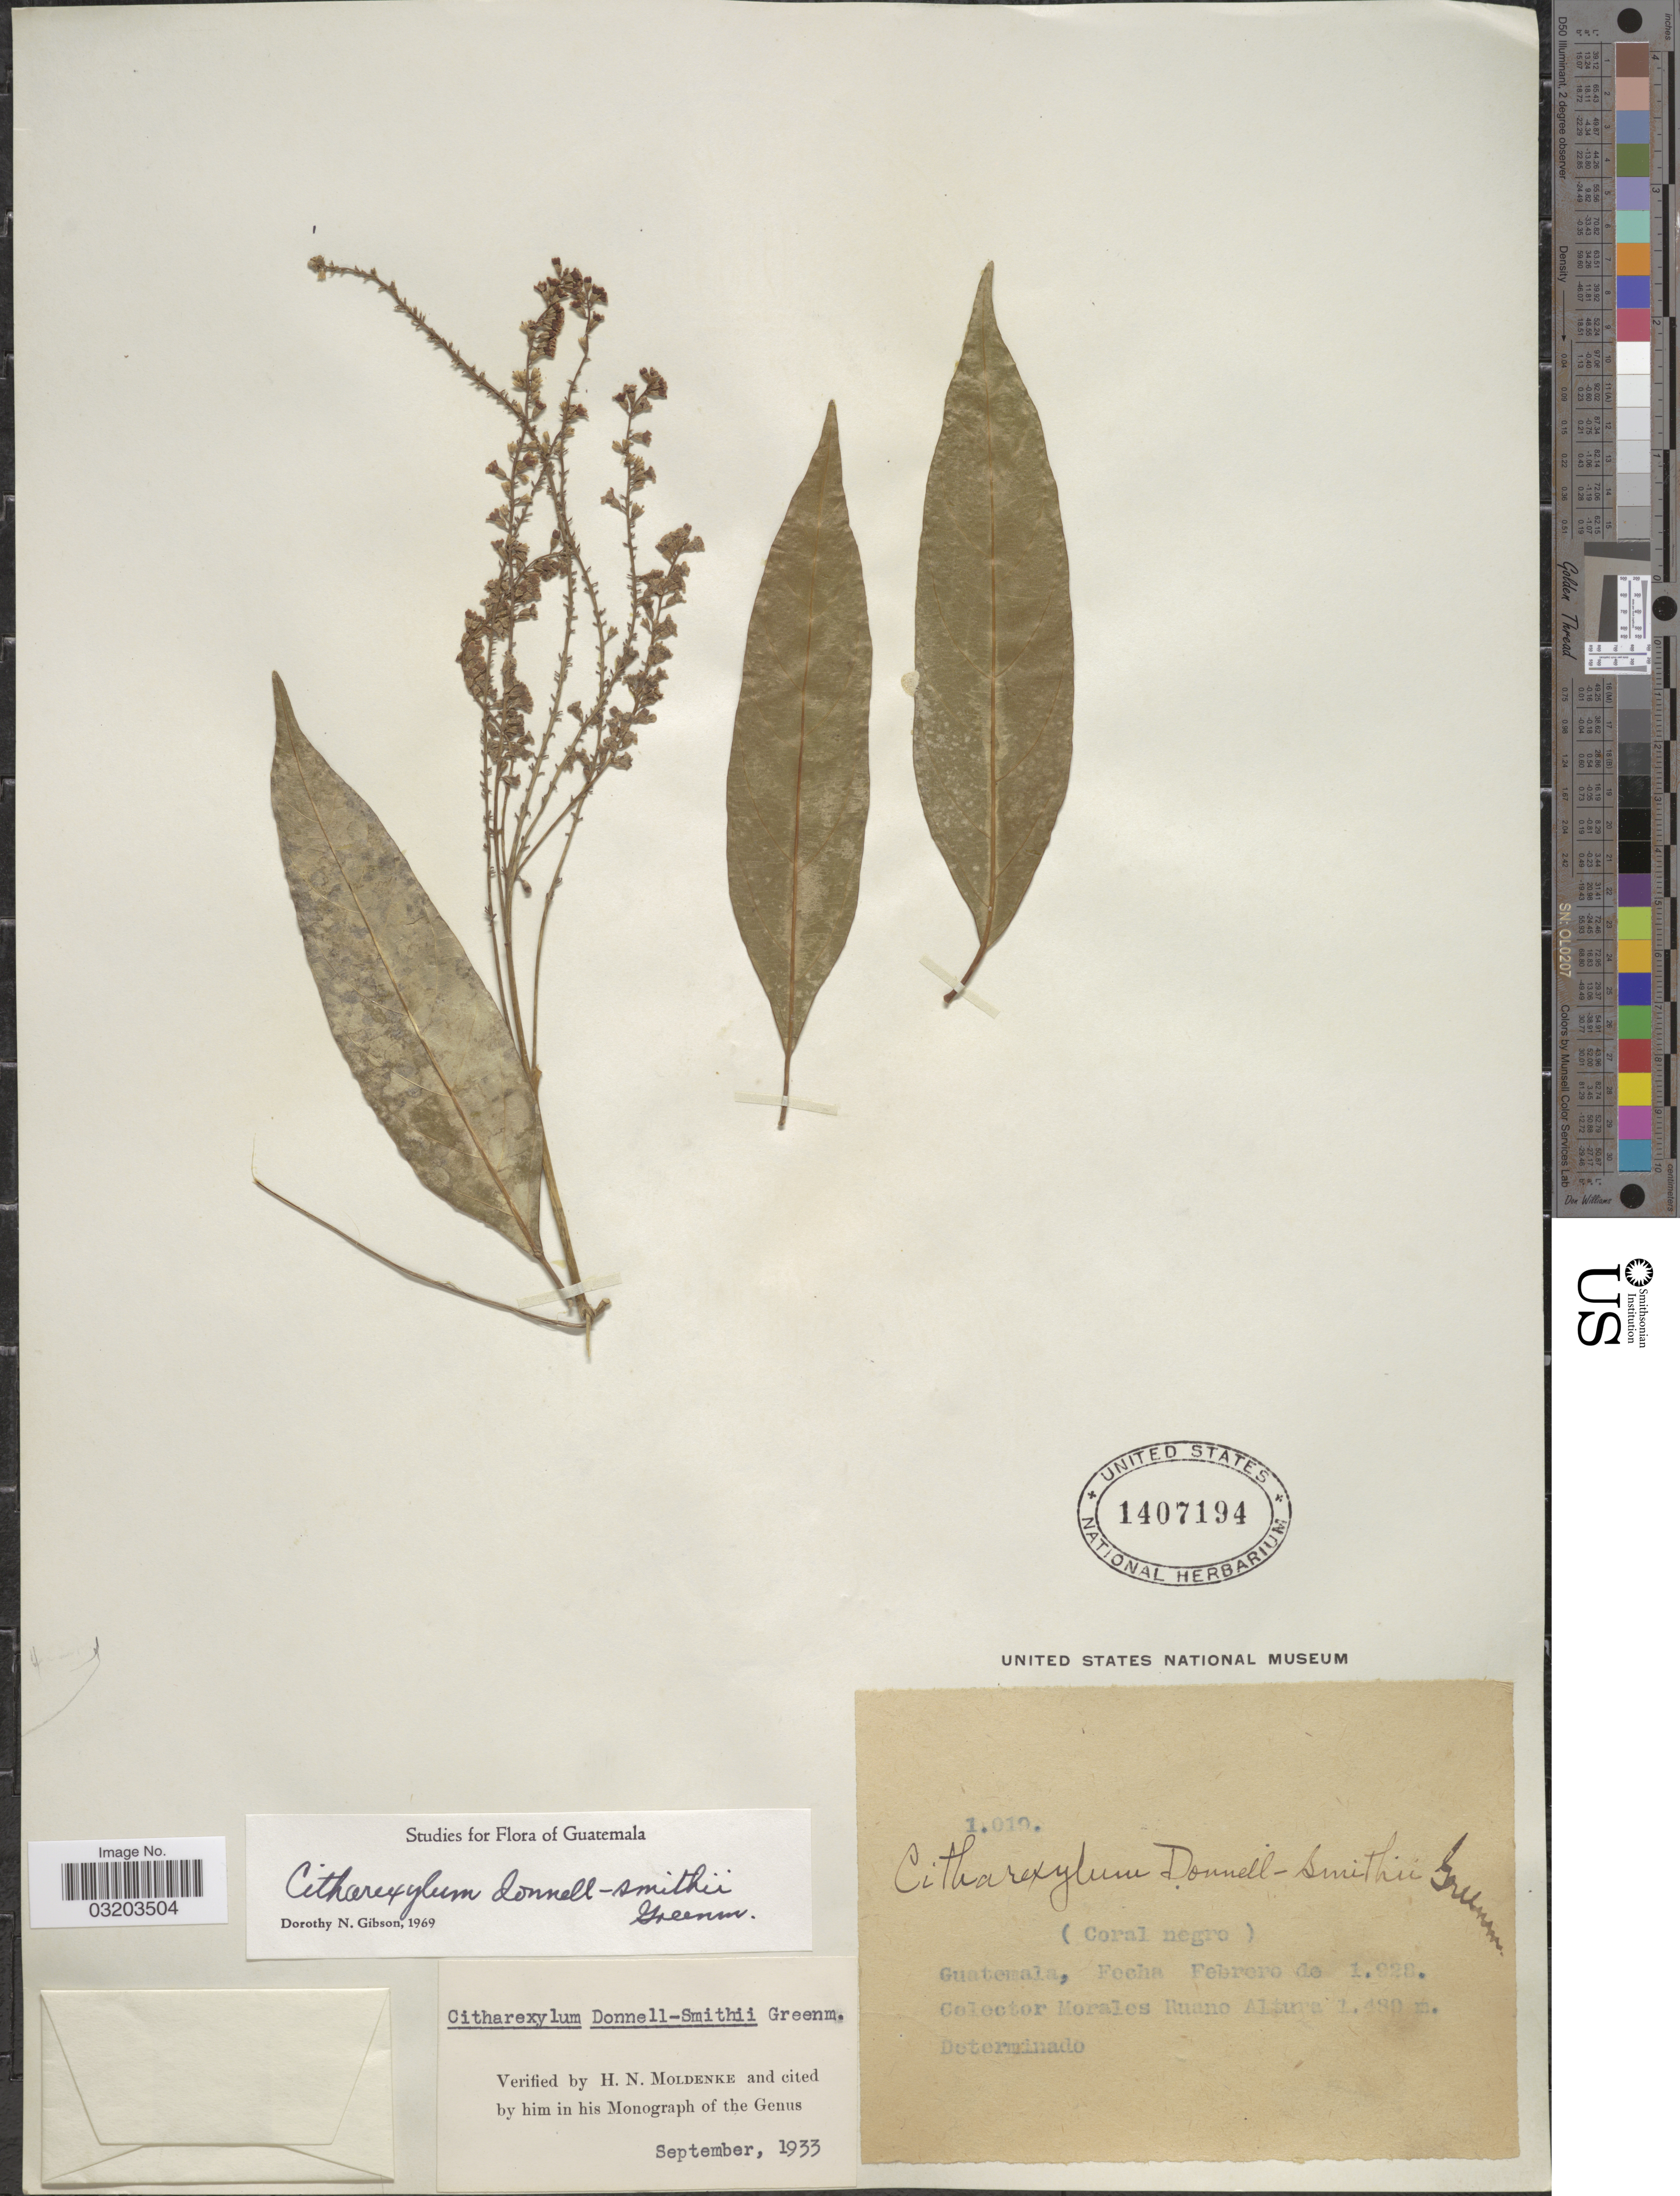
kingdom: Plantae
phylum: Tracheophyta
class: Magnoliopsida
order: Lamiales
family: Verbenaceae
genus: Citharexylum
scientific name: Citharexylum donnell-smithii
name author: Greenm.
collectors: M. Ruano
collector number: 1019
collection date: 1928-02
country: Guatemala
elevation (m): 1480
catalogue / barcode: US 1407194